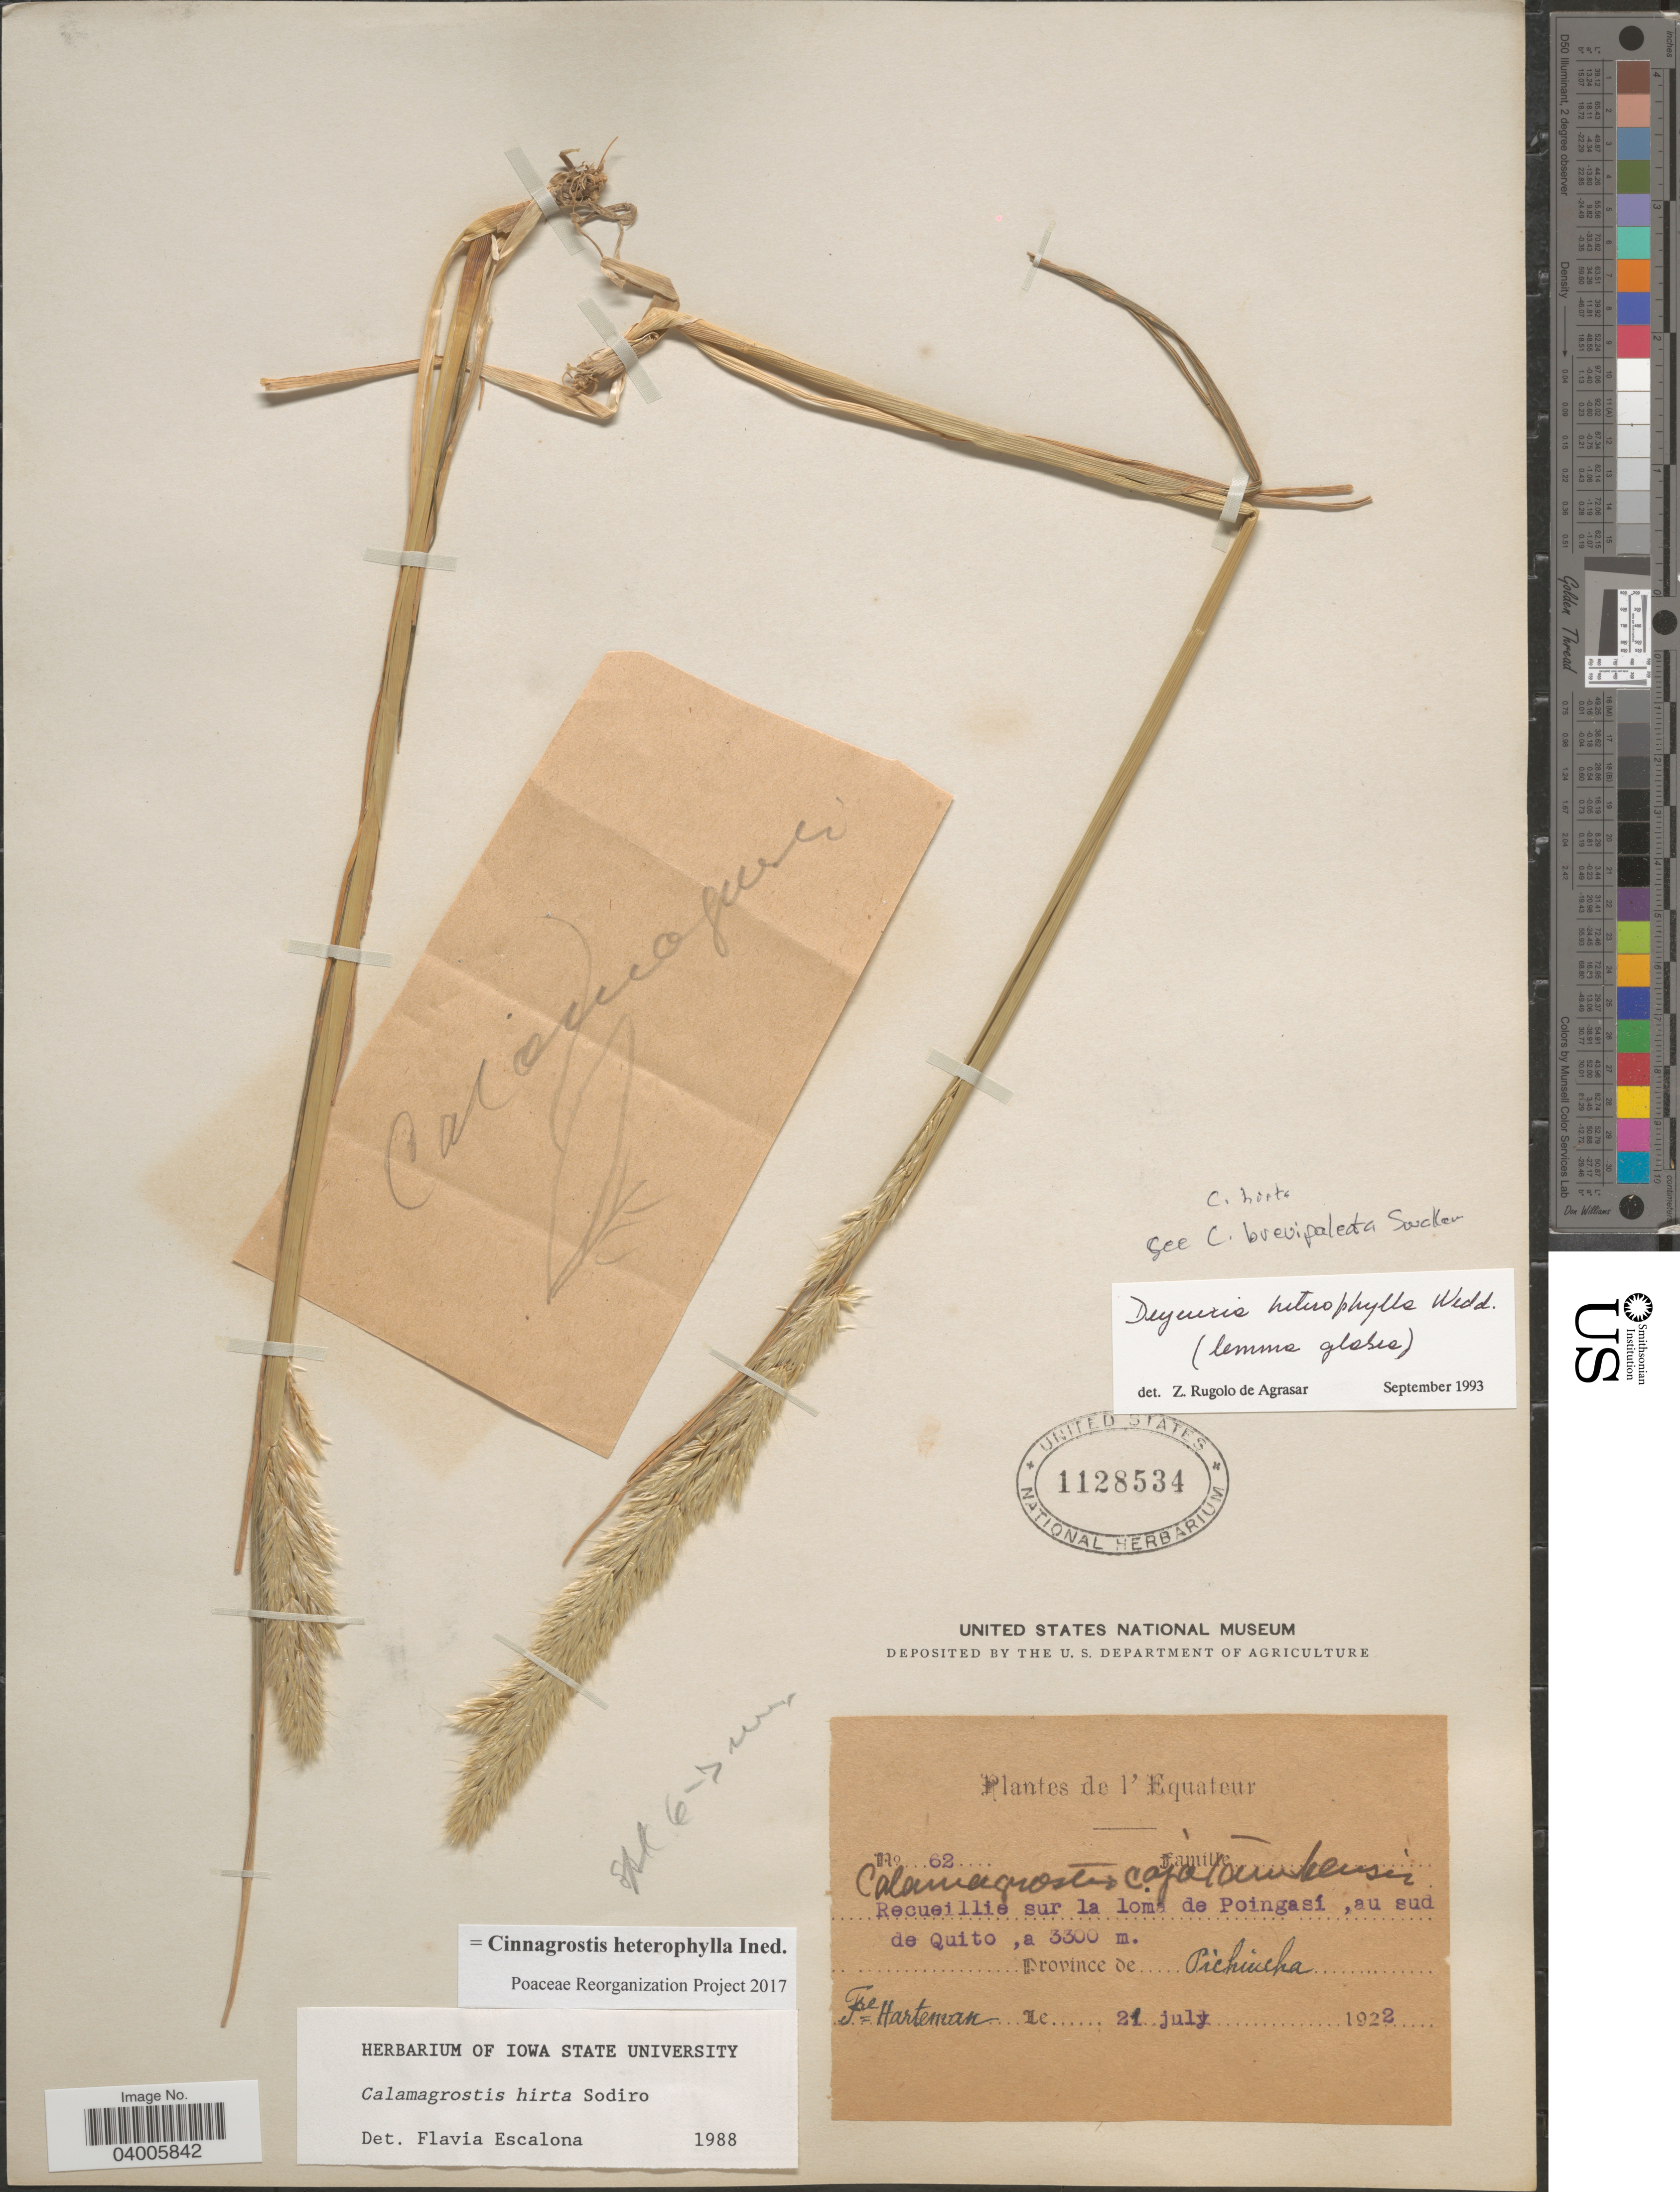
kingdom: Plantae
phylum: Tracheophyta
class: Liliopsida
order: Poales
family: Poaceae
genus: Cinnagrostis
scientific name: Cinnagrostis heterophylla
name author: (Wedd.) P.M. Peterson et al.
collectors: Harteman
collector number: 62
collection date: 1922-07-21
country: Ecuador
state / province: Pichincha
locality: Recueillie sur la loma de Poingasí, au sud de Quito.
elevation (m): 3300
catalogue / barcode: US 1128534